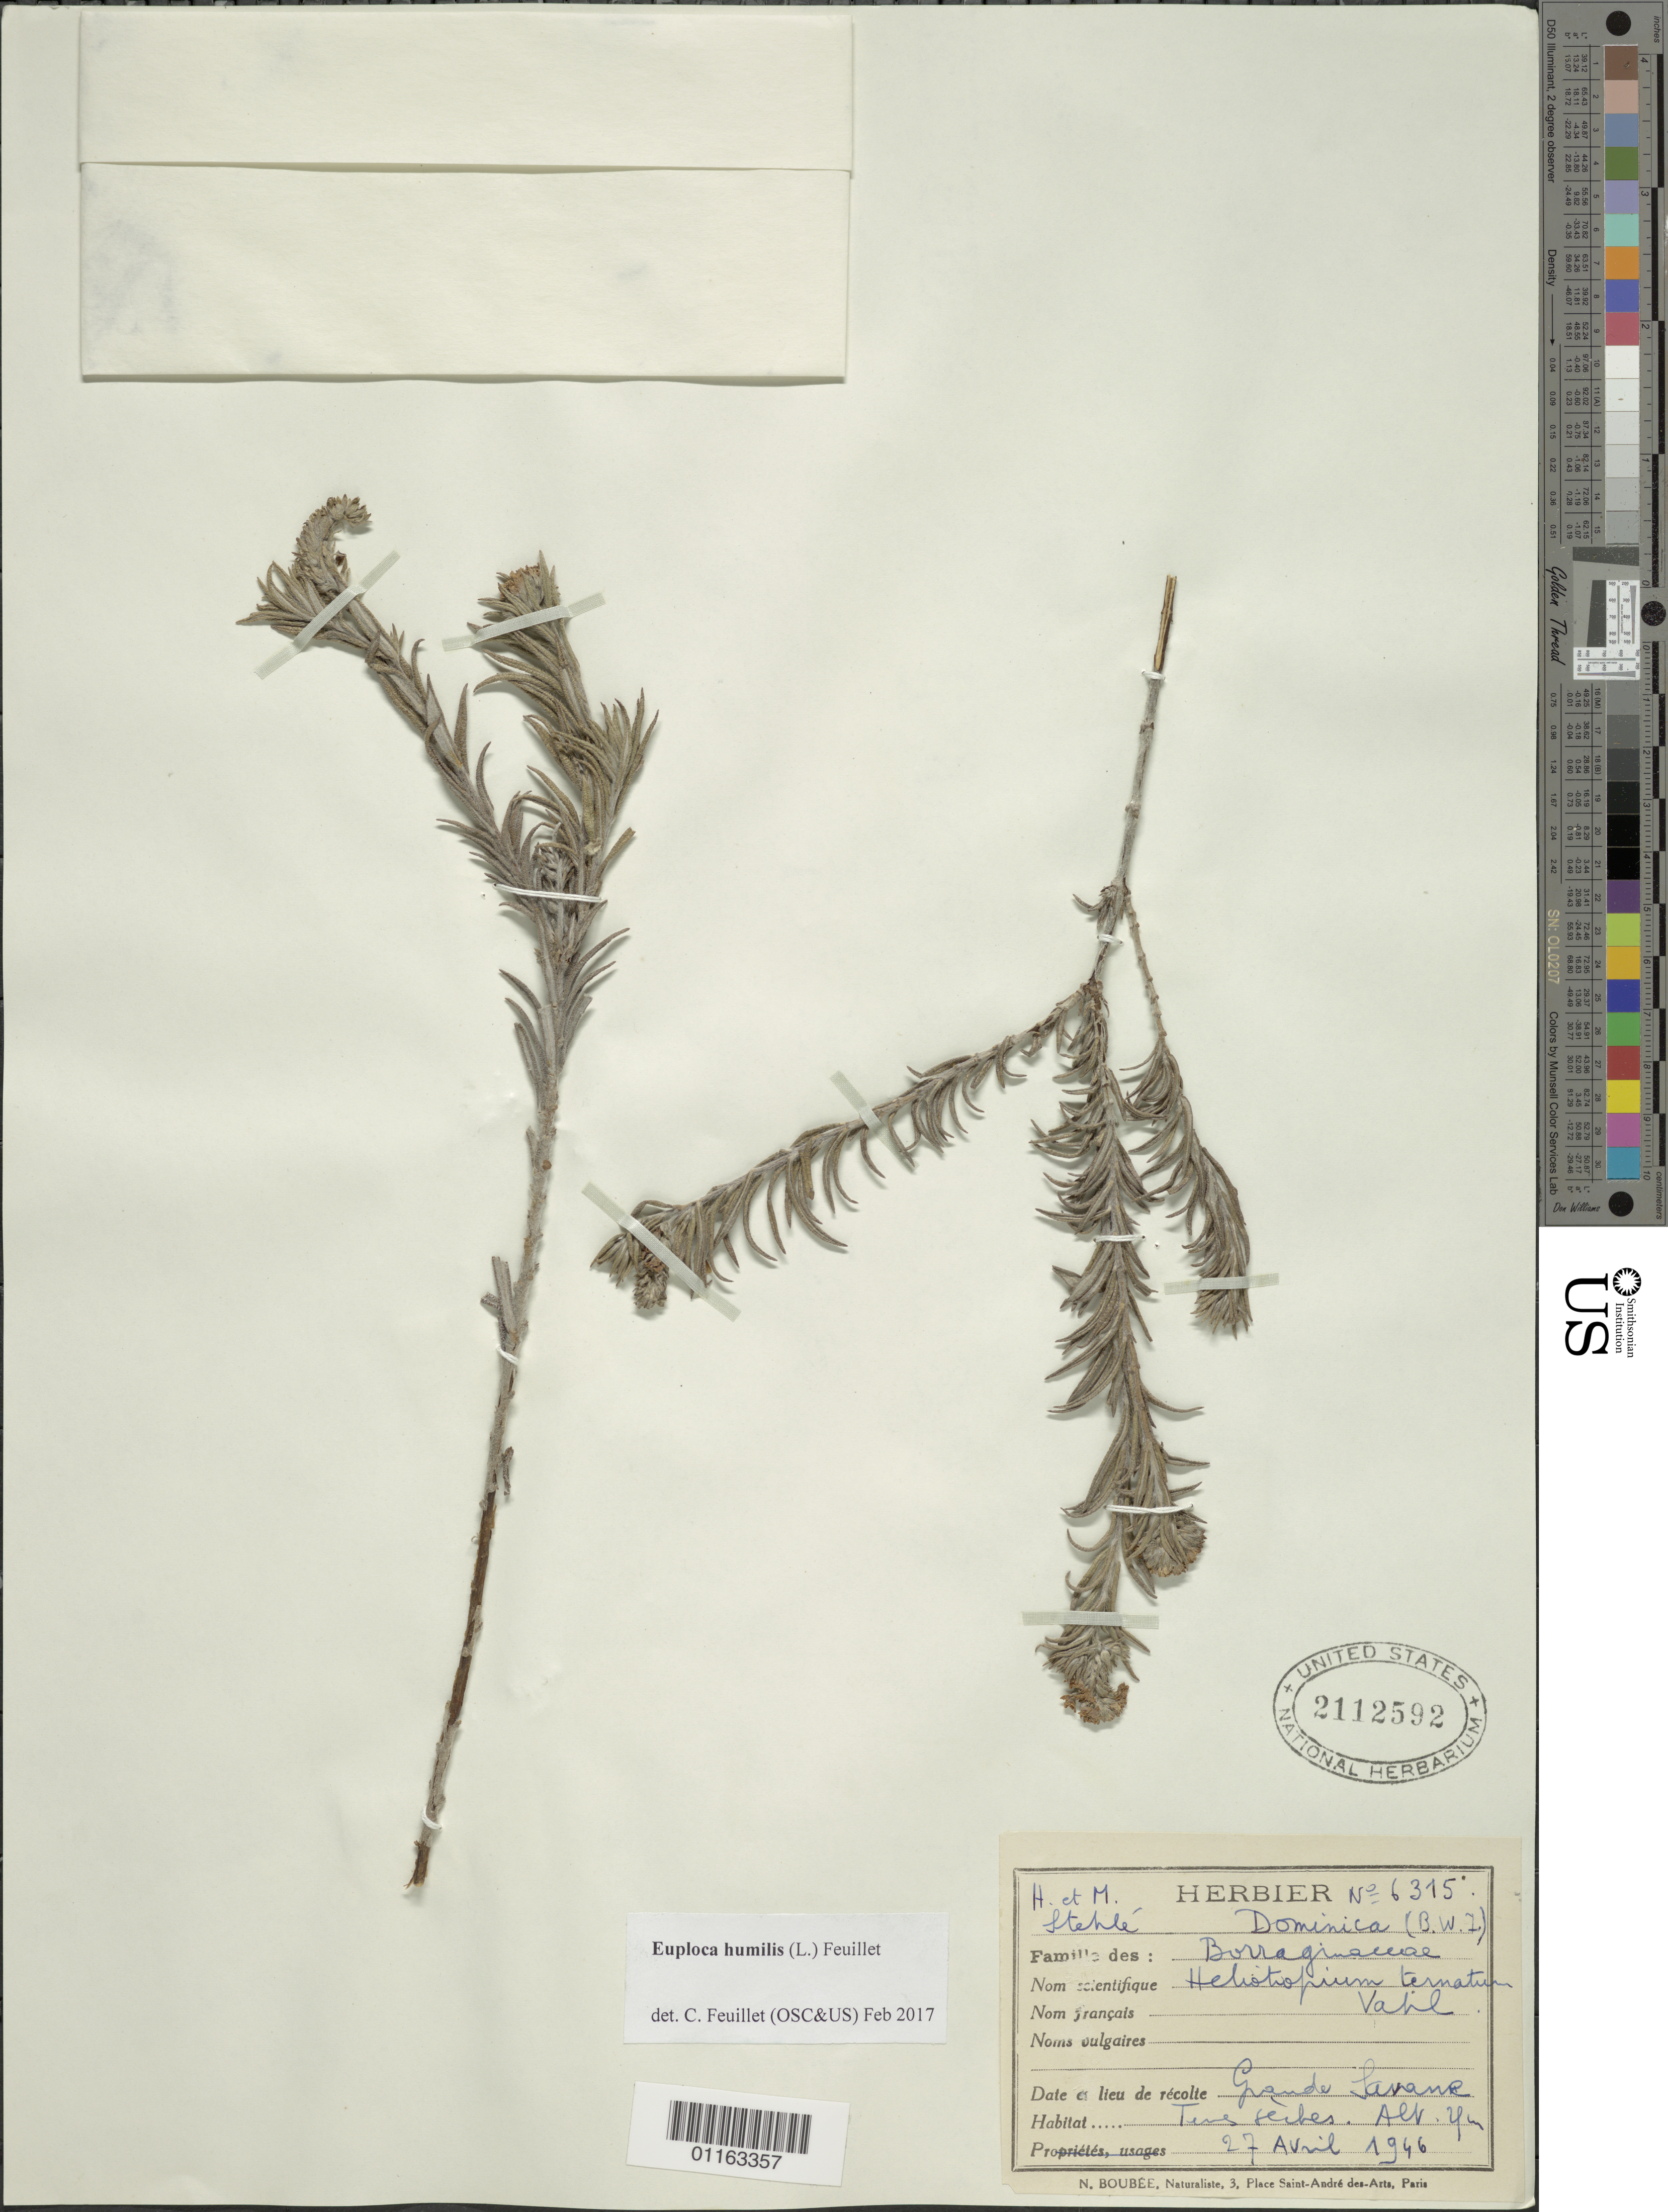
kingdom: Plantae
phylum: Tracheophyta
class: Magnoliopsida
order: Boraginales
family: Heliotropiaceae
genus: Euploca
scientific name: Euploca humilis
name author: (L.) Feuillet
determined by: Feuillet, C.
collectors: H. Stehlé & M. Stehlé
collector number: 6315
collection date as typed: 27 Apr 1946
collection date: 1946-04-27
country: Dominica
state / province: St. Joseph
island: Dominica I.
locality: Grande Savane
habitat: Très sèches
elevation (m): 4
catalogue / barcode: US 2112592